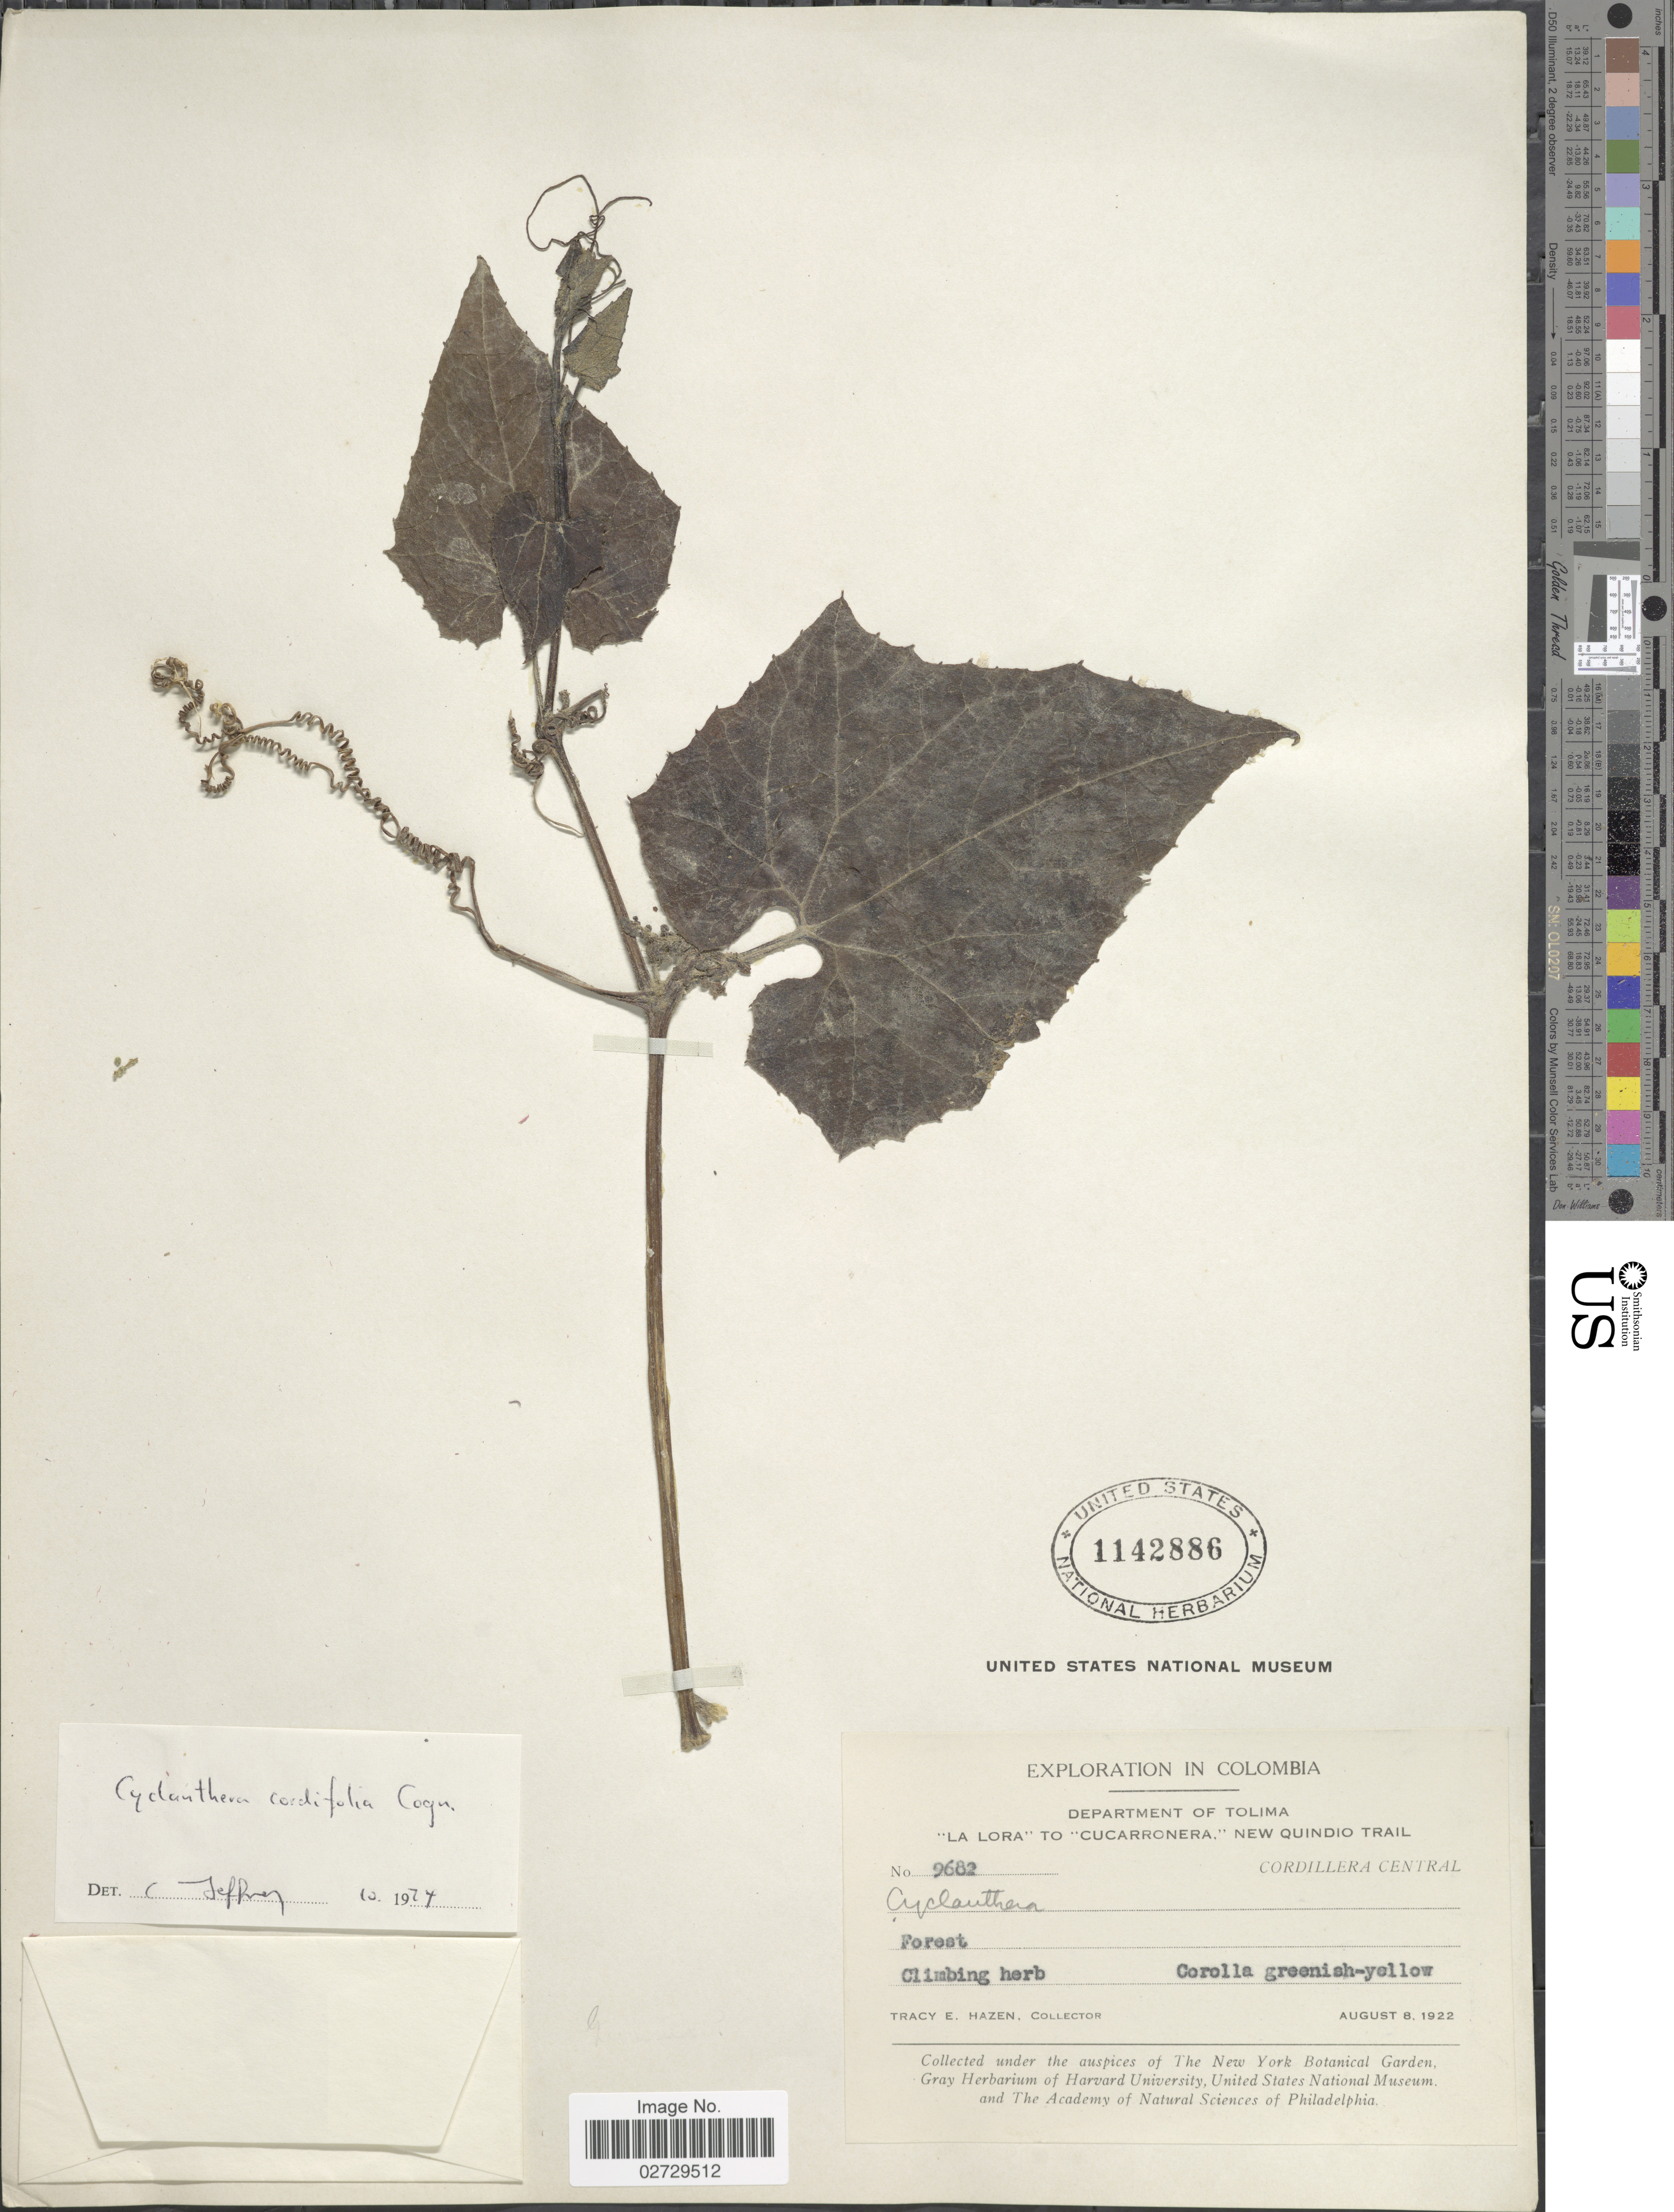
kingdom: Plantae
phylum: Tracheophyta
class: Magnoliopsida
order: Cucurbitales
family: Cucurbitaceae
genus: Cyclanthera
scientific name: Cyclanthera cordifolia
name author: Cogn.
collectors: T. E. Hazen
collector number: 9682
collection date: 1922-08-08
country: Colombia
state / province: Tolima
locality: Department of Tolima. "La Lora" to "Cucarronera," New Quindio trail. Cordillera Central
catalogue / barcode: US 1142886